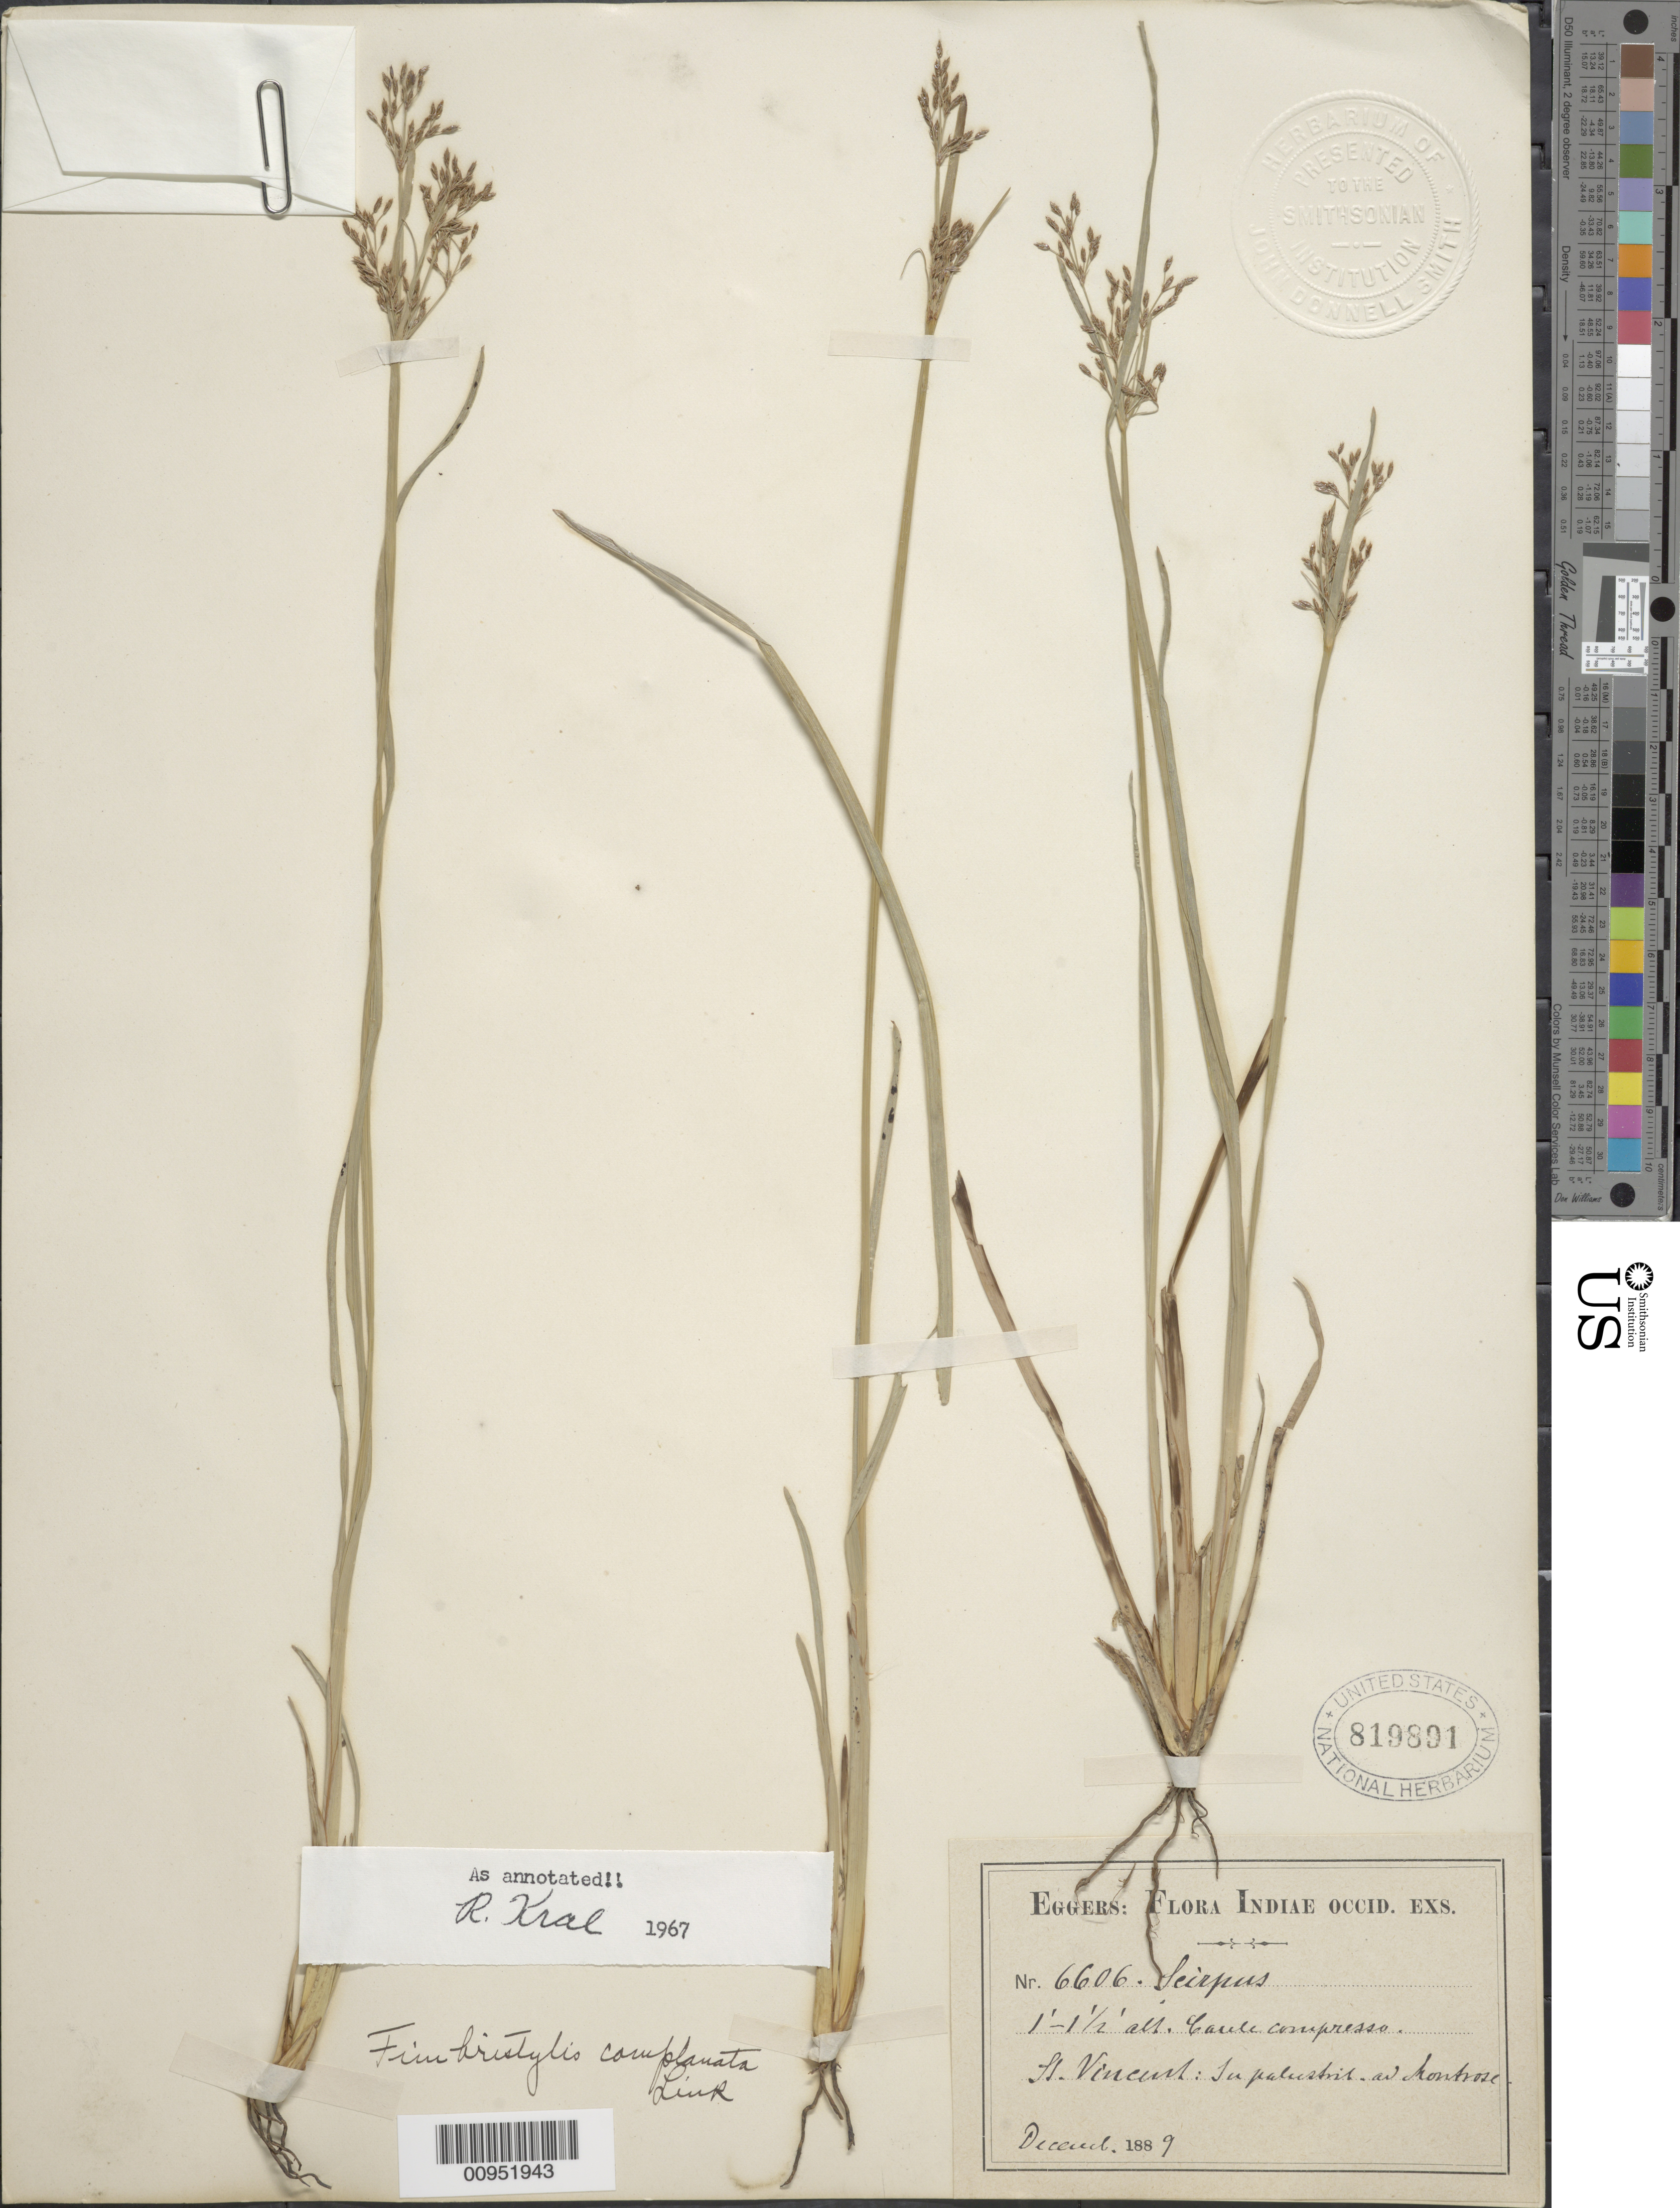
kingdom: Plantae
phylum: Tracheophyta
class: Liliopsida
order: Poales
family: Cyperaceae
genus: Fimbristylis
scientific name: Fimbristylis complanata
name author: (Retz.) Link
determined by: Kral, Robert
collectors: H. F. A. von Eggers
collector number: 6606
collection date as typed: Dec 1889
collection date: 1889-12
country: St. Vincent - Grenadines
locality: Ad Montrose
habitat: In palustris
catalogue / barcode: US 819891